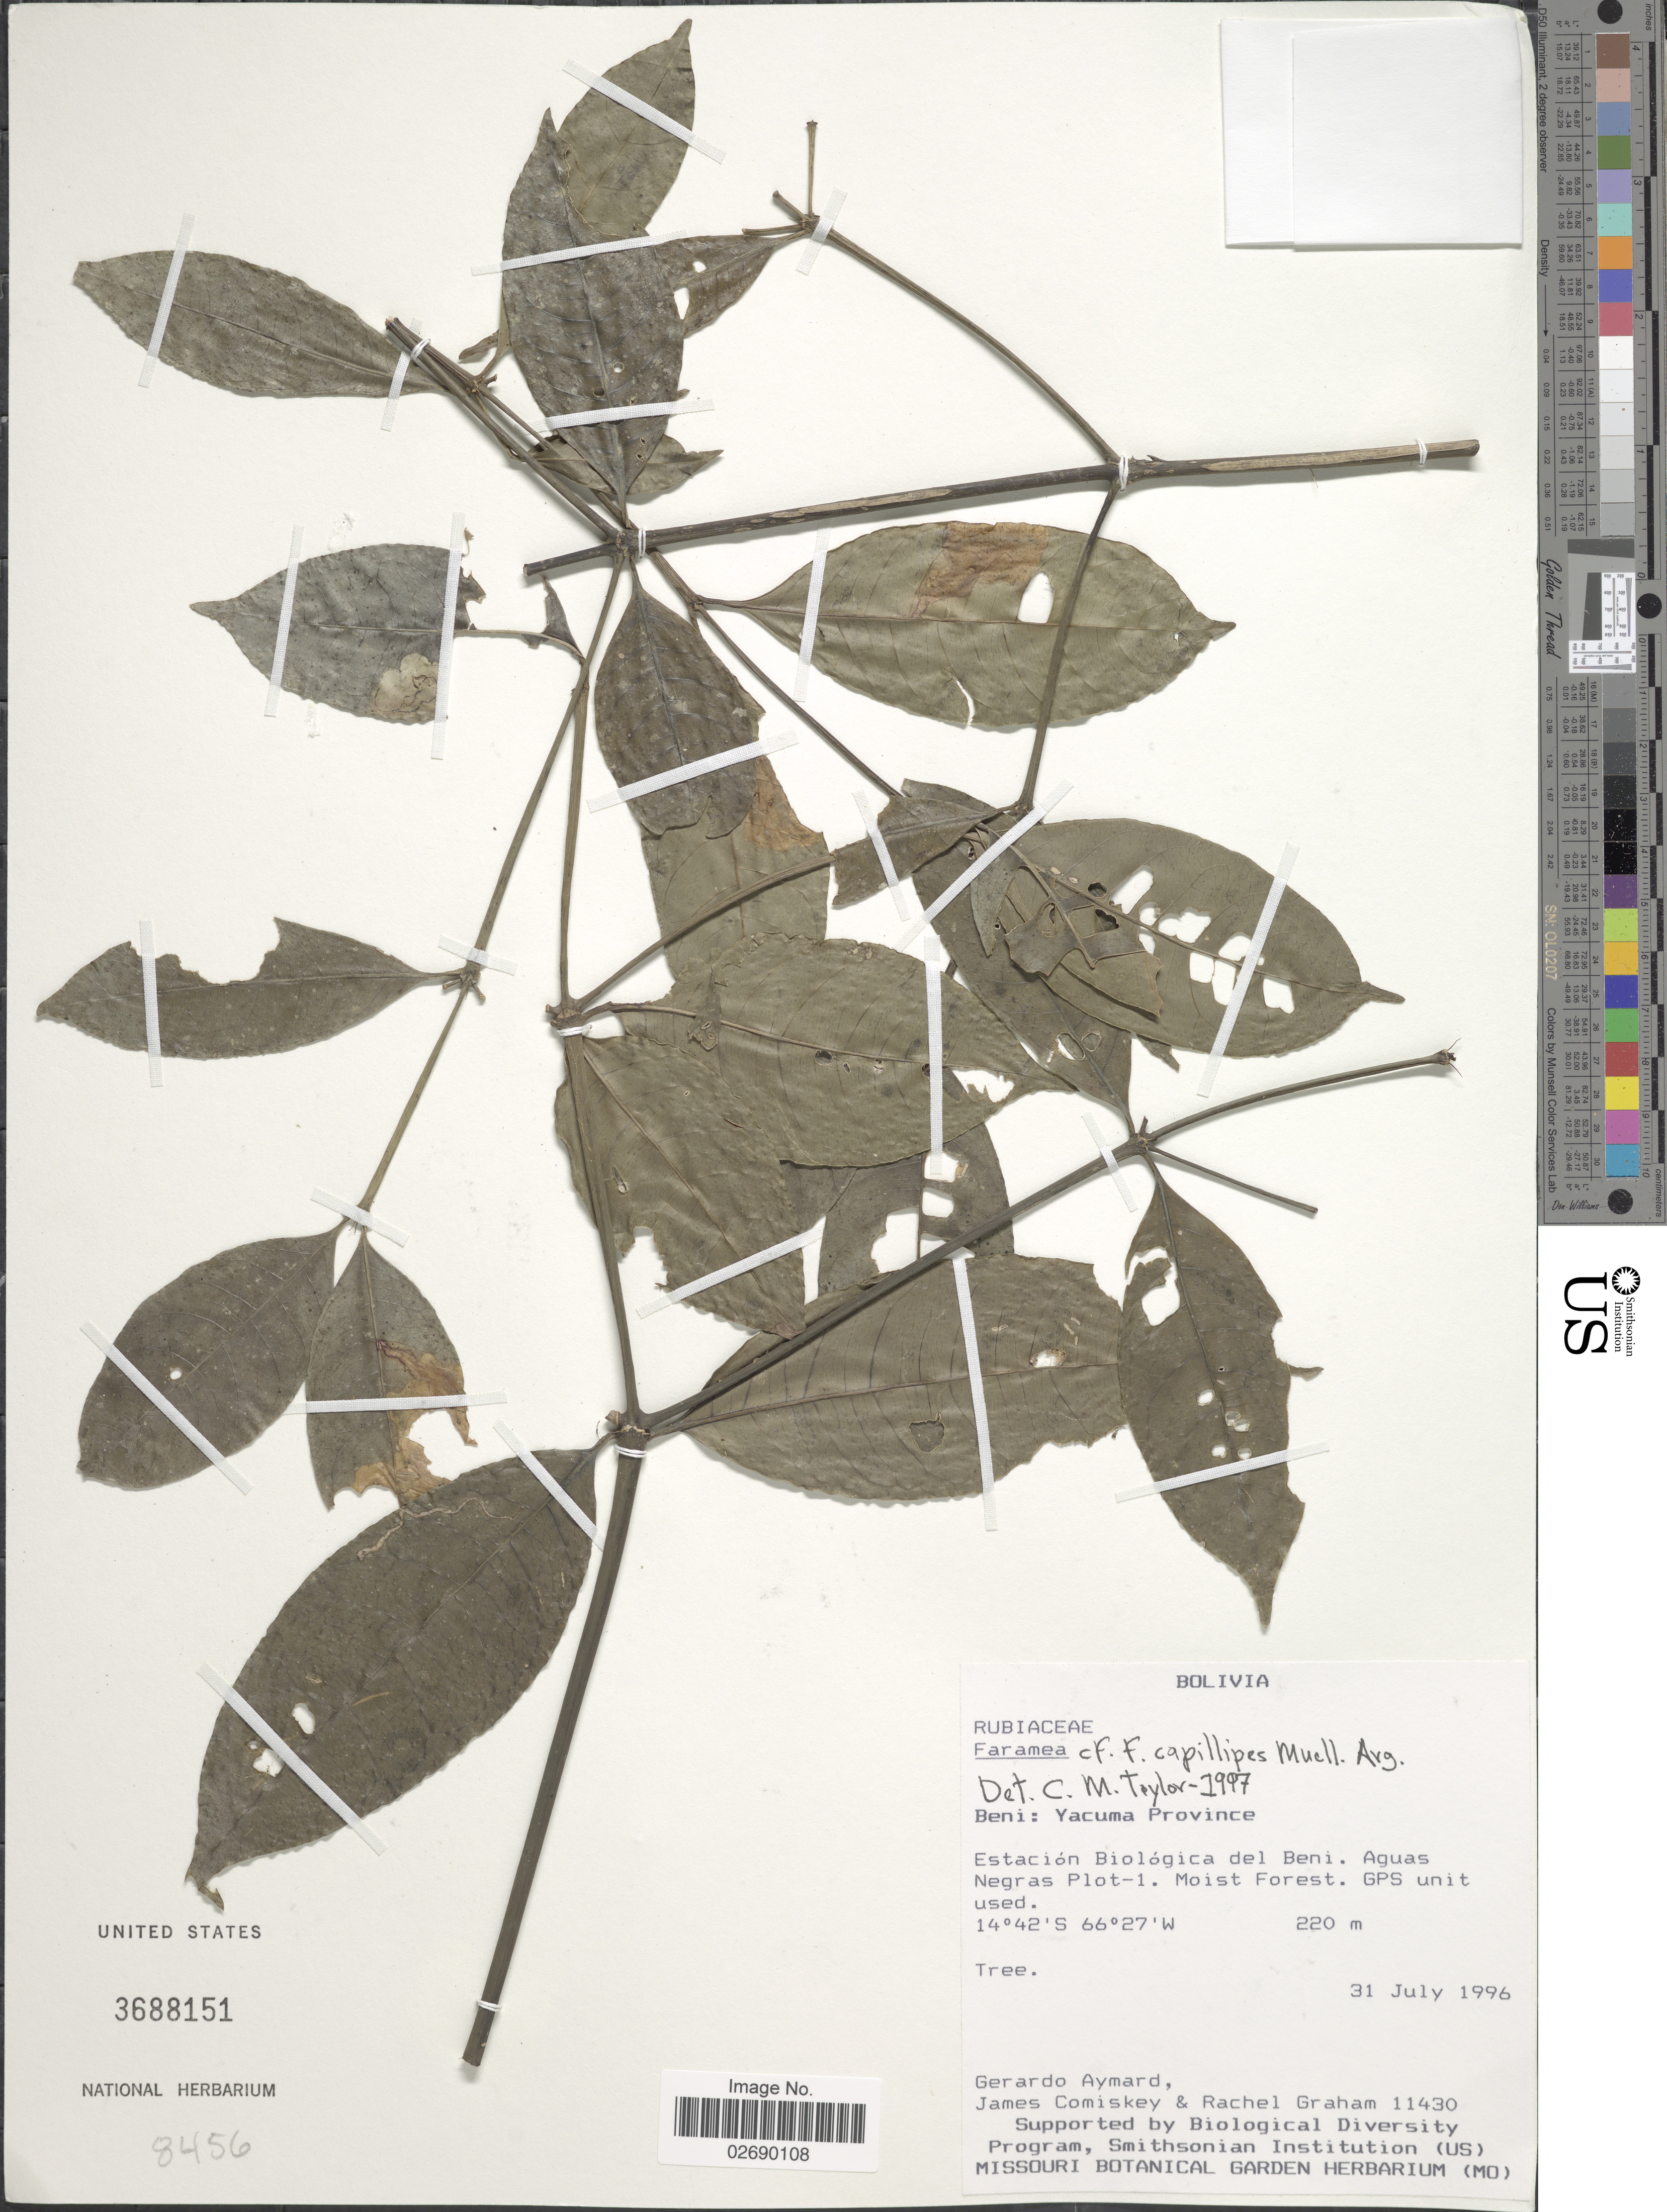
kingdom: Plantae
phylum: Tracheophyta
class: Magnoliopsida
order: Gentianales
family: Rubiaceae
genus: Faramea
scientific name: Faramea capillipes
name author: Müll. Arg.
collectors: G. A. Aymard, J. A. Comiskey & R. Graham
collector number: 11430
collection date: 1996-07-31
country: Bolivia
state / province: Beni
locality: Yacuma Province. Estacion Biologica del Beni. Aguas Negras Plot-1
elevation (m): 220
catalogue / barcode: US 3688151